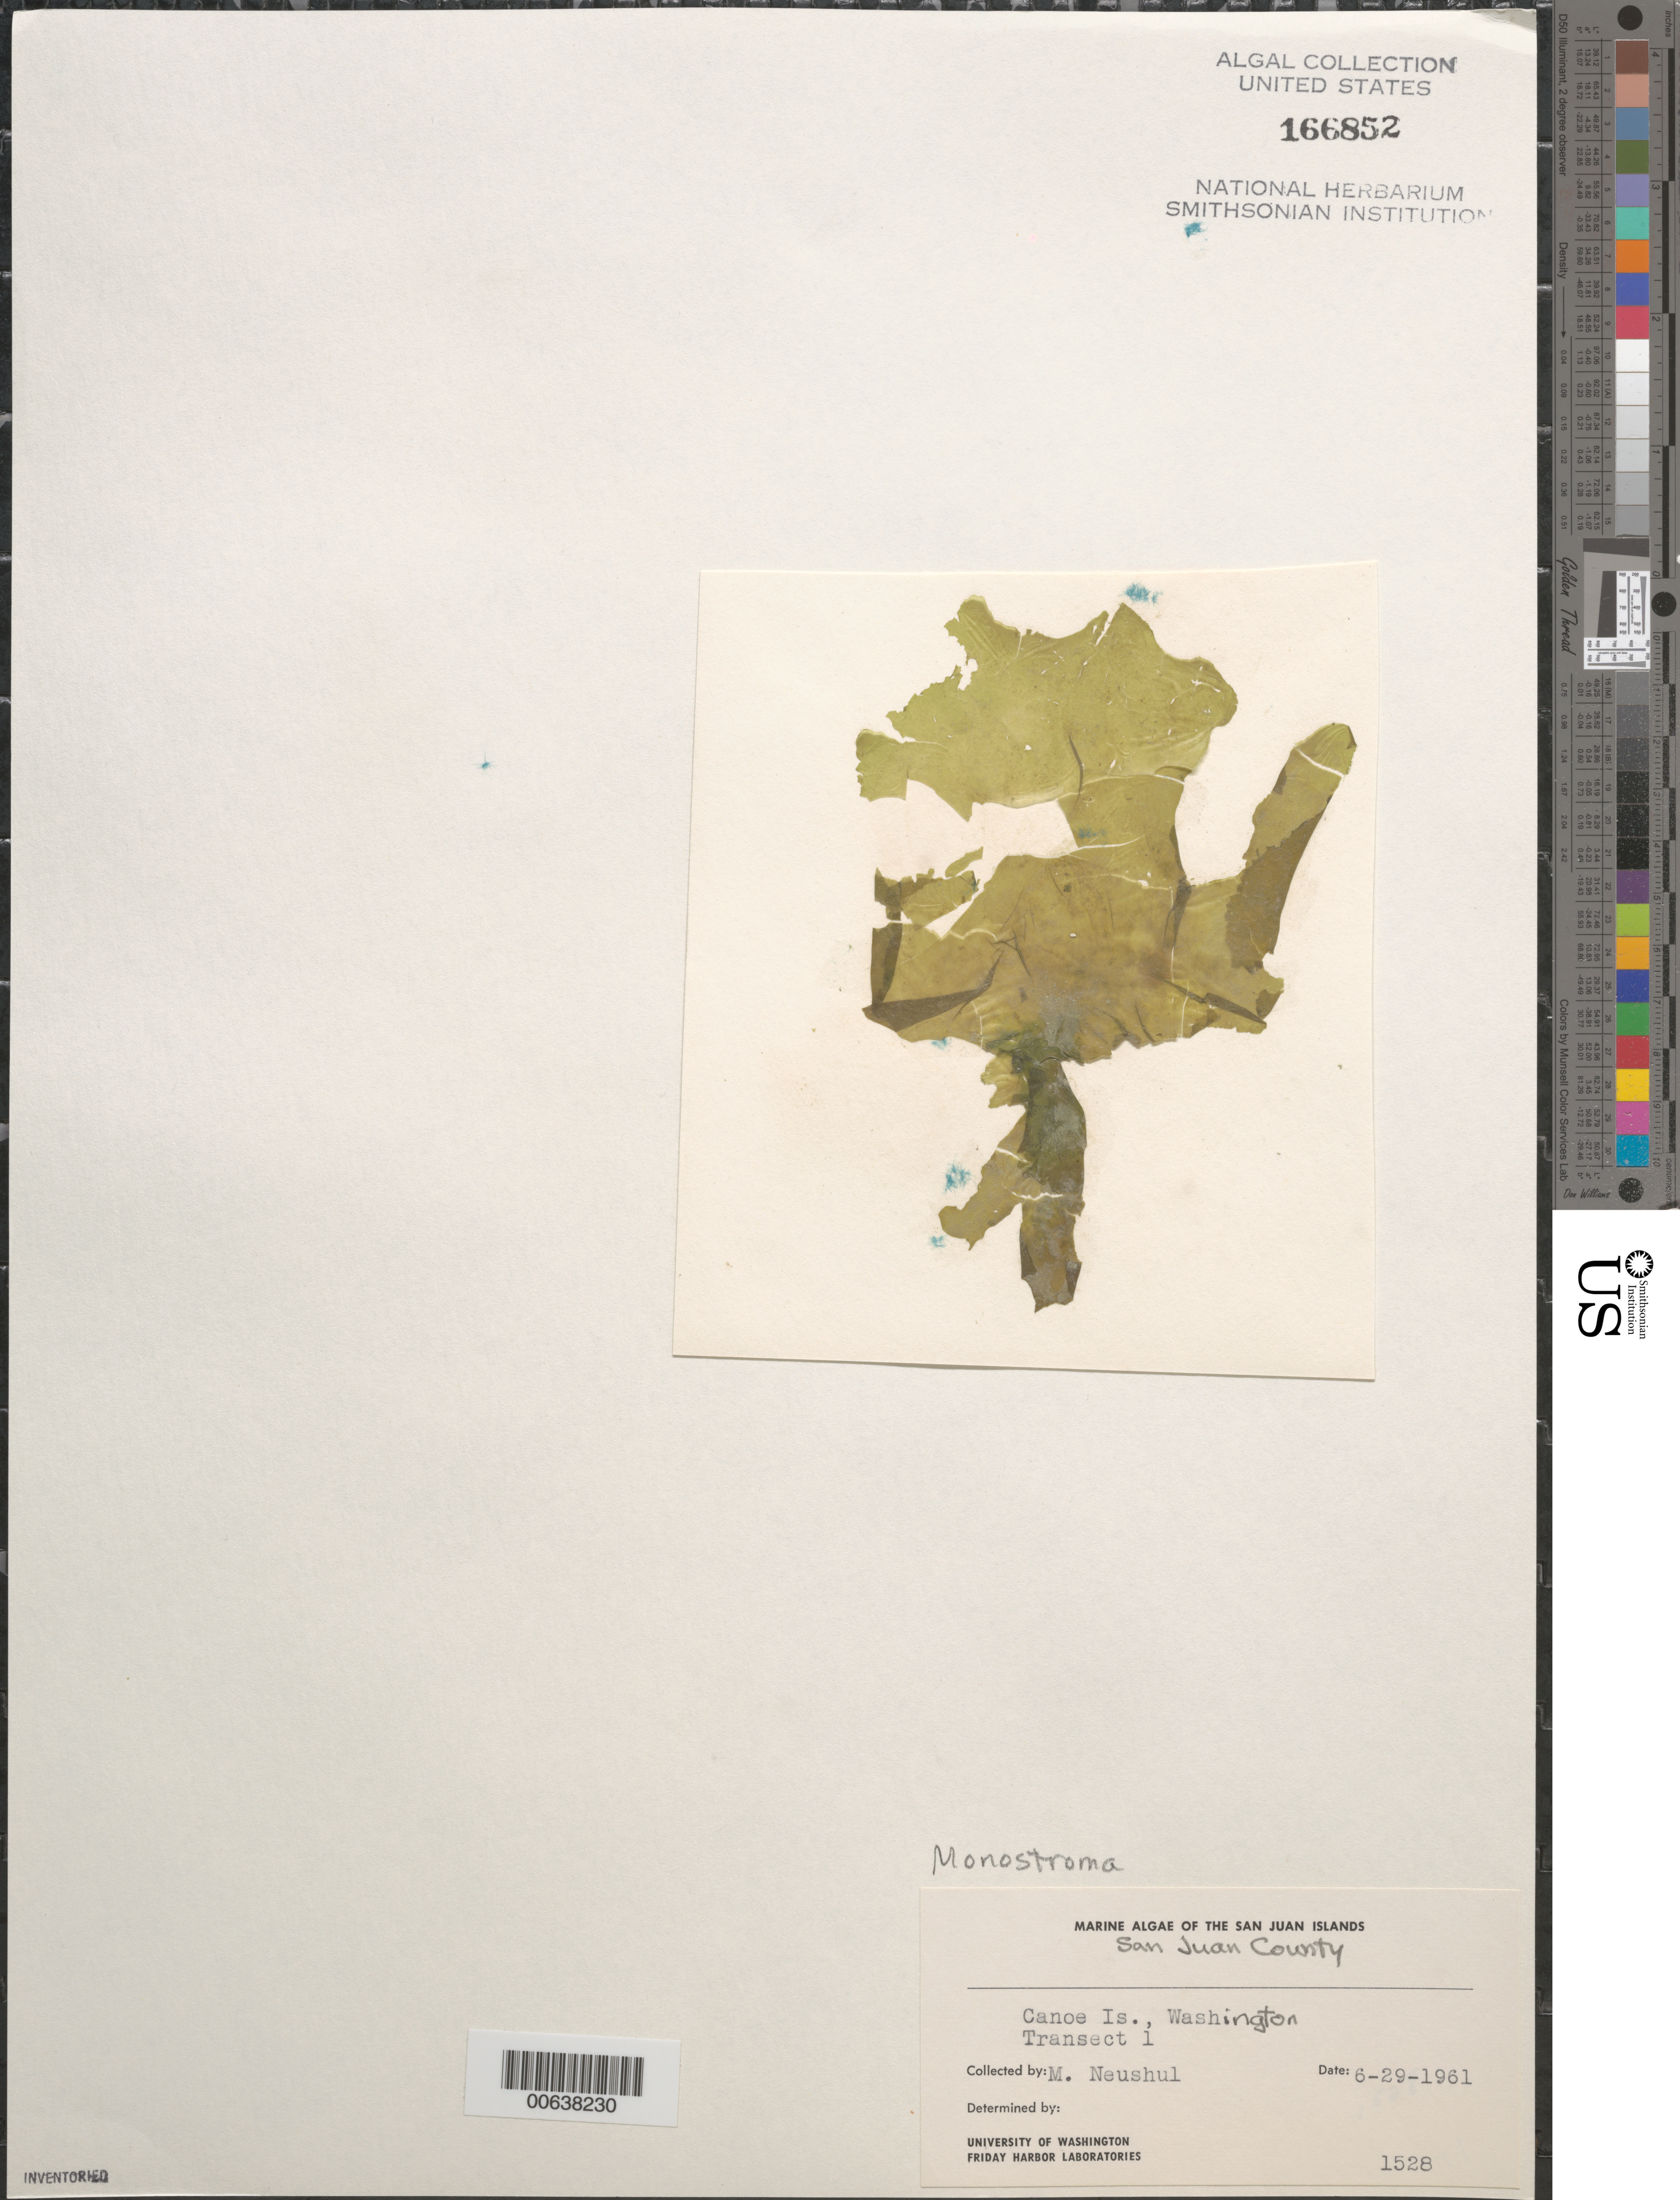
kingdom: Plantae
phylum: Chlorophyta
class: Ulvophyceae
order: Ulvales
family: Monostromataceae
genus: Monostroma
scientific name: Monostroma sp.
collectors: M. Neushul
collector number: Neushul 1528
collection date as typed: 29 Jun 1961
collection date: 1961-06-29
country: United States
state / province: Washington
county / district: San Juan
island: Canoe Island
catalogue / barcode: US 166852